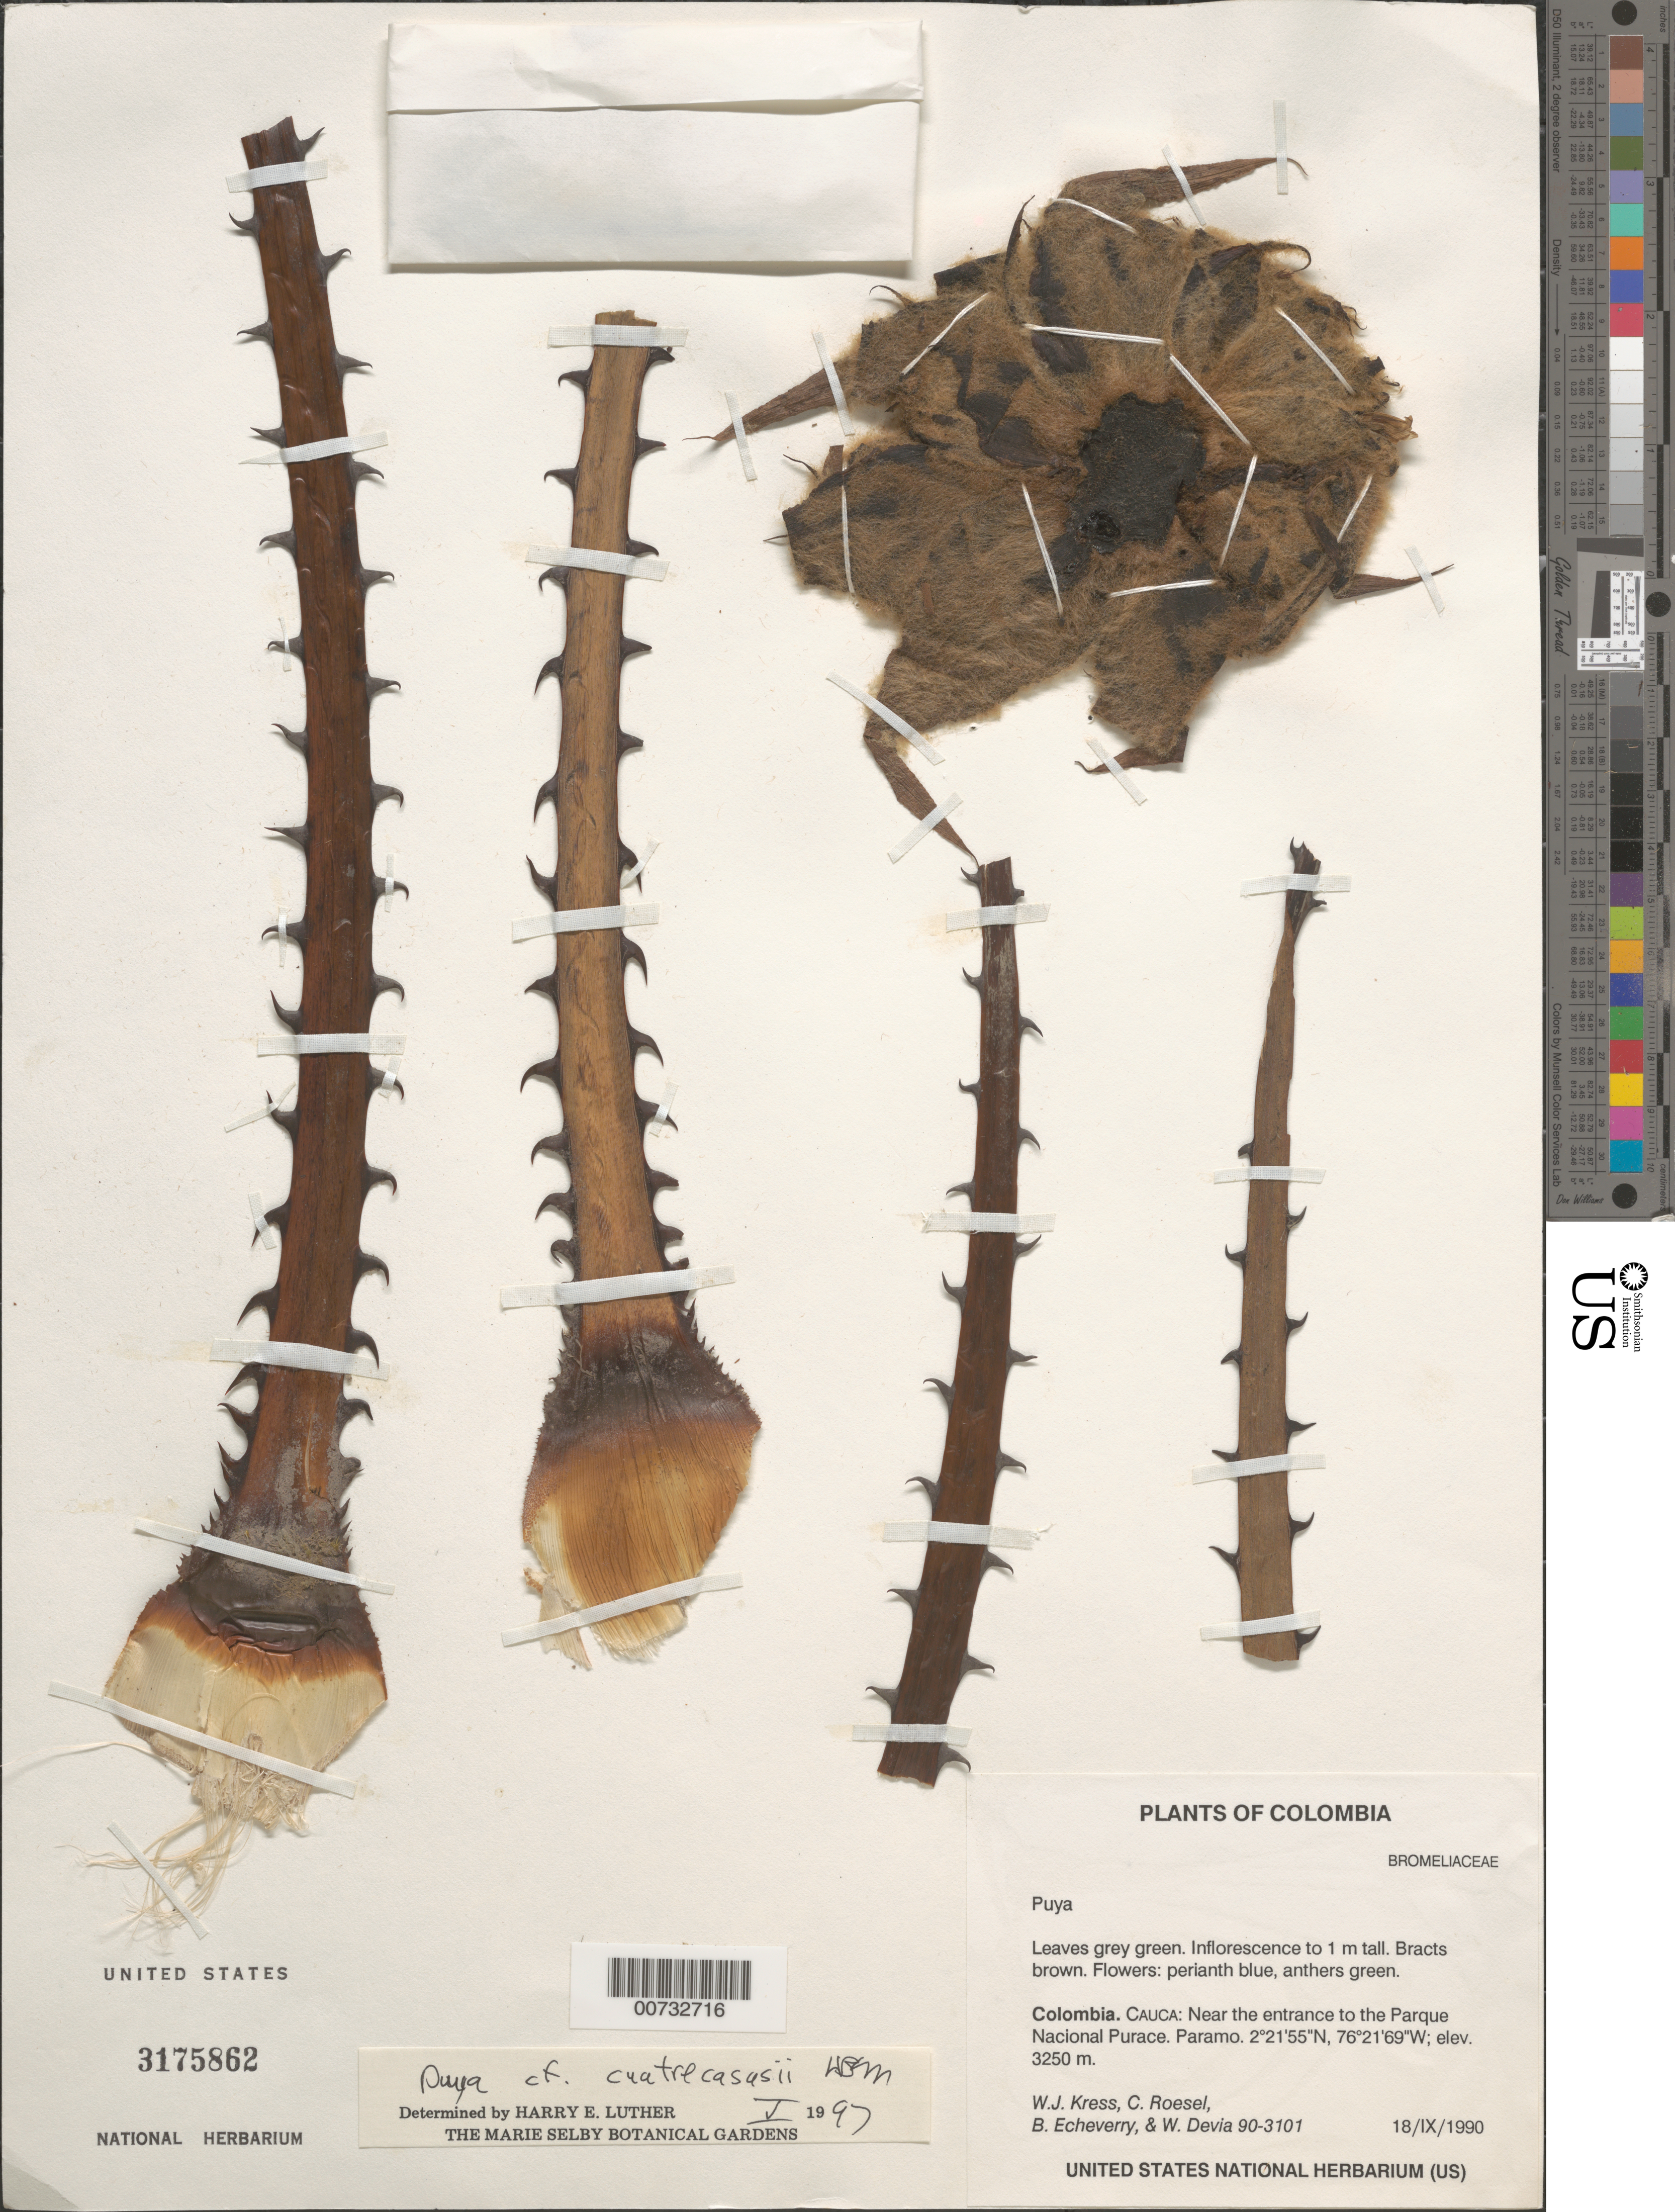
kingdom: Plantae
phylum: Tracheophyta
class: Liliopsida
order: Poales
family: Bromeliaceae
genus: Puya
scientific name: Puya cuatrecasasii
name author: L.B. Sm.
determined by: Luther, Hans E.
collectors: W. J. Kress, C. S. Roesel, B. Echeverry & W. Devia A.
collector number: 90-3101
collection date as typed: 18 Sep 1990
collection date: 1990-09-18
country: Colombia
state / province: Cauca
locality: Near the entrance to the Parque Nacional Purace. Paramo.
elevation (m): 3250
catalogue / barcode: US 3175862